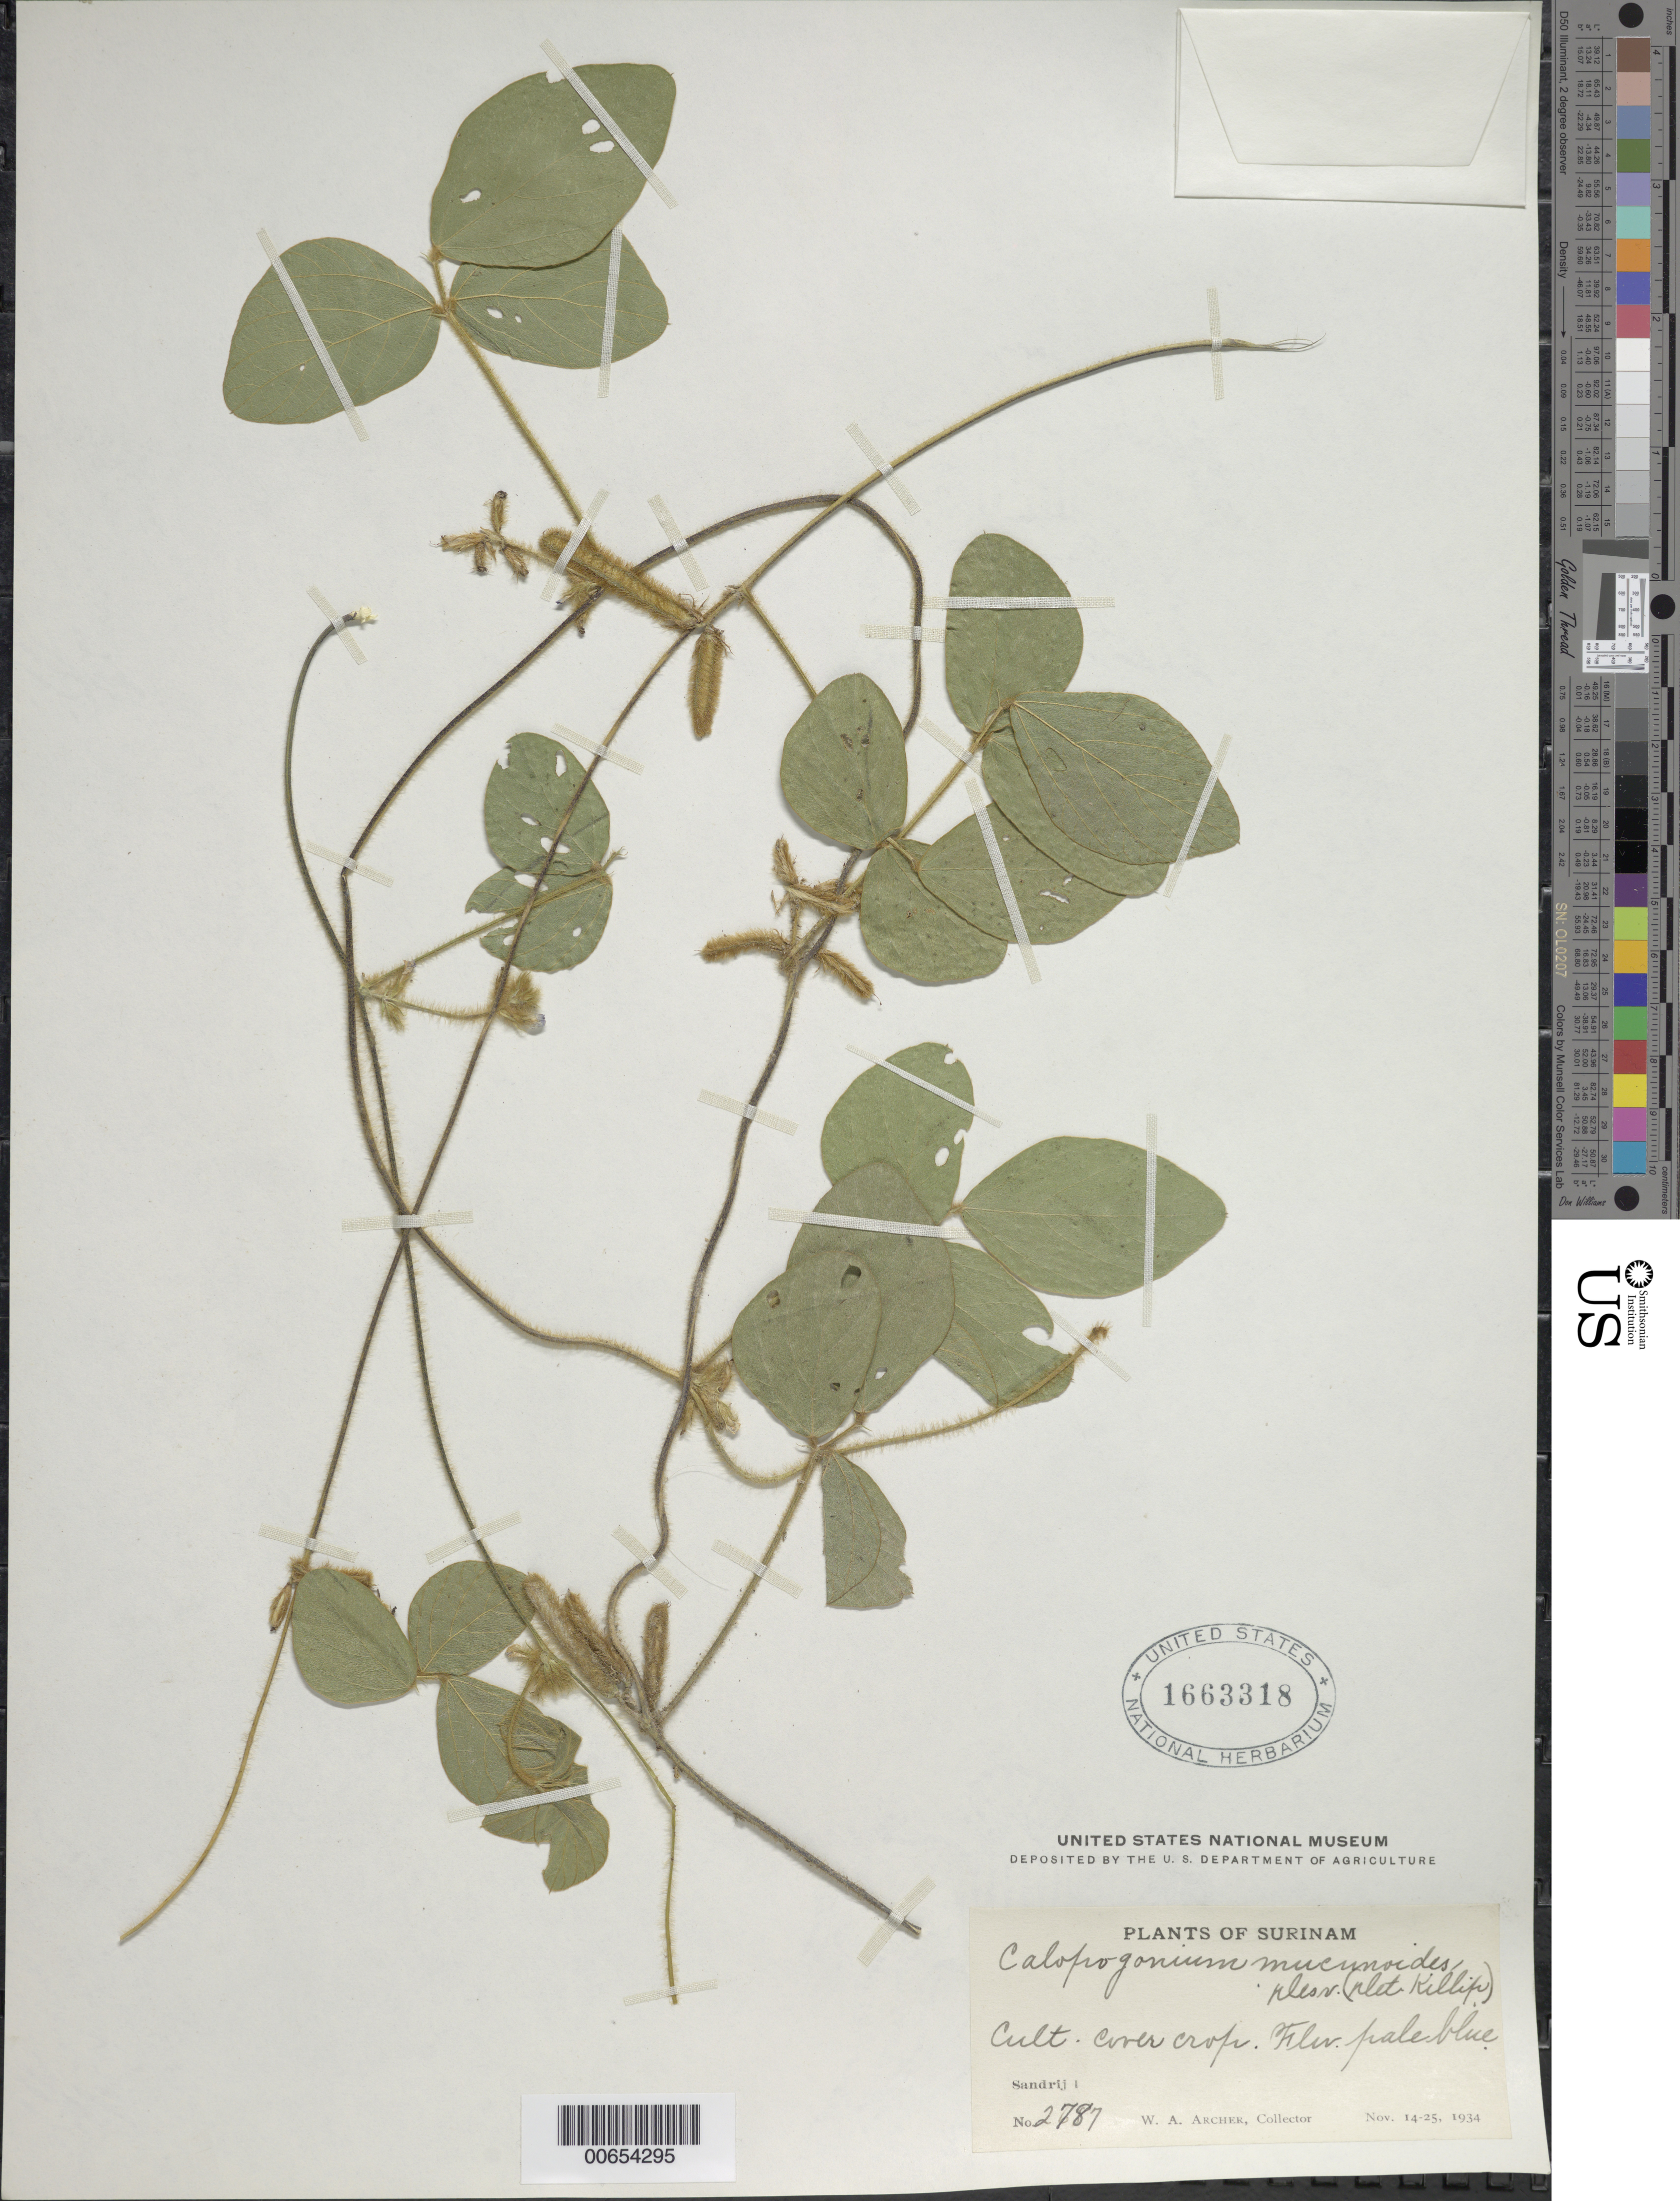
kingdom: Plantae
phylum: Tracheophyta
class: Magnoliopsida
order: Fabales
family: Fabaceae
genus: Calopogonium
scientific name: Calopogonium mucunoides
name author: Desv.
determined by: Killip, Ellsworth P.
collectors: W. A. Archer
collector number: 2787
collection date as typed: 14-Nov-34 to 25-Nov-34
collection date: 1934-11-14/1934-11-25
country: Suriname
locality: Zanderij I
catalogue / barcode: US 1663318